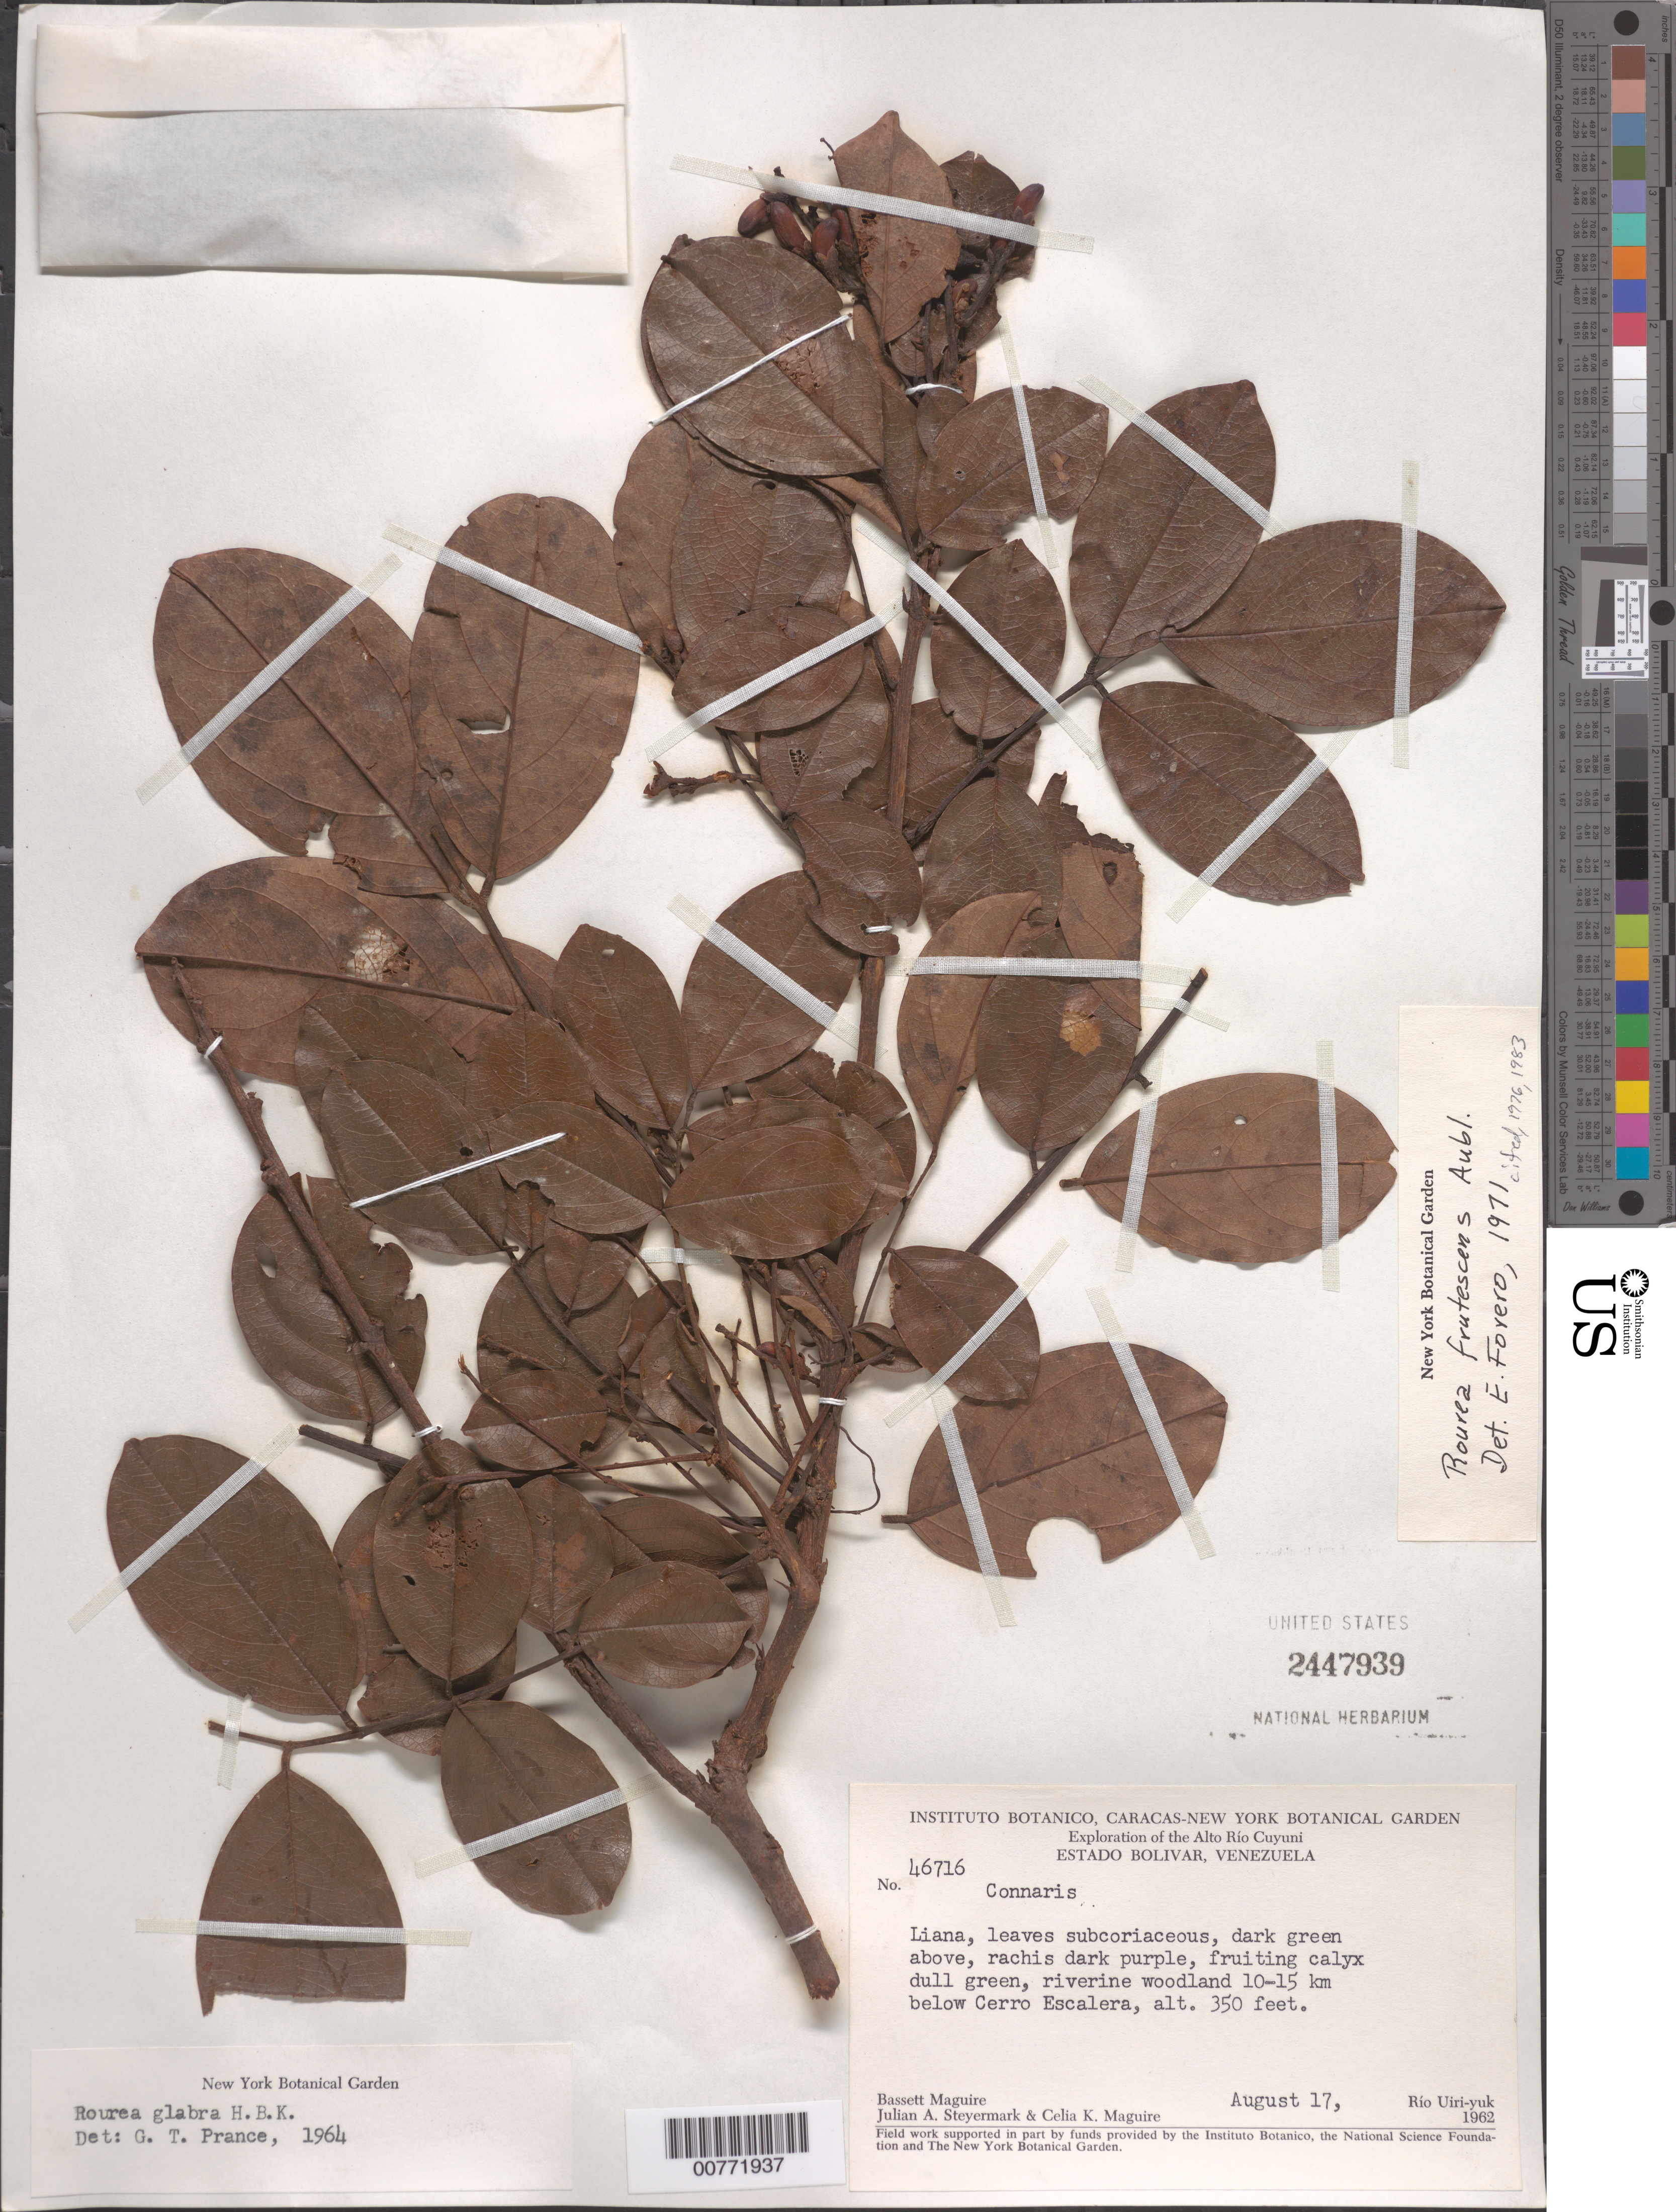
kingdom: Plantae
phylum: Tracheophyta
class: Magnoliopsida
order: Oxalidales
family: Connaraceae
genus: Rourea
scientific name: Rourea frutescens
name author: Aubl.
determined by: Forero, E.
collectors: B. Maguire, C. K. Maguire & J. Steyermark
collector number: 46716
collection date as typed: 17-Aug-62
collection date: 1962-08-17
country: Venezuela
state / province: Bolívar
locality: Alto Río Cuyuni, Río Uiri-yuk, 10-15 km below Cerro La Escalera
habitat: Riverine woodland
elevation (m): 107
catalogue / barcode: US 2447939